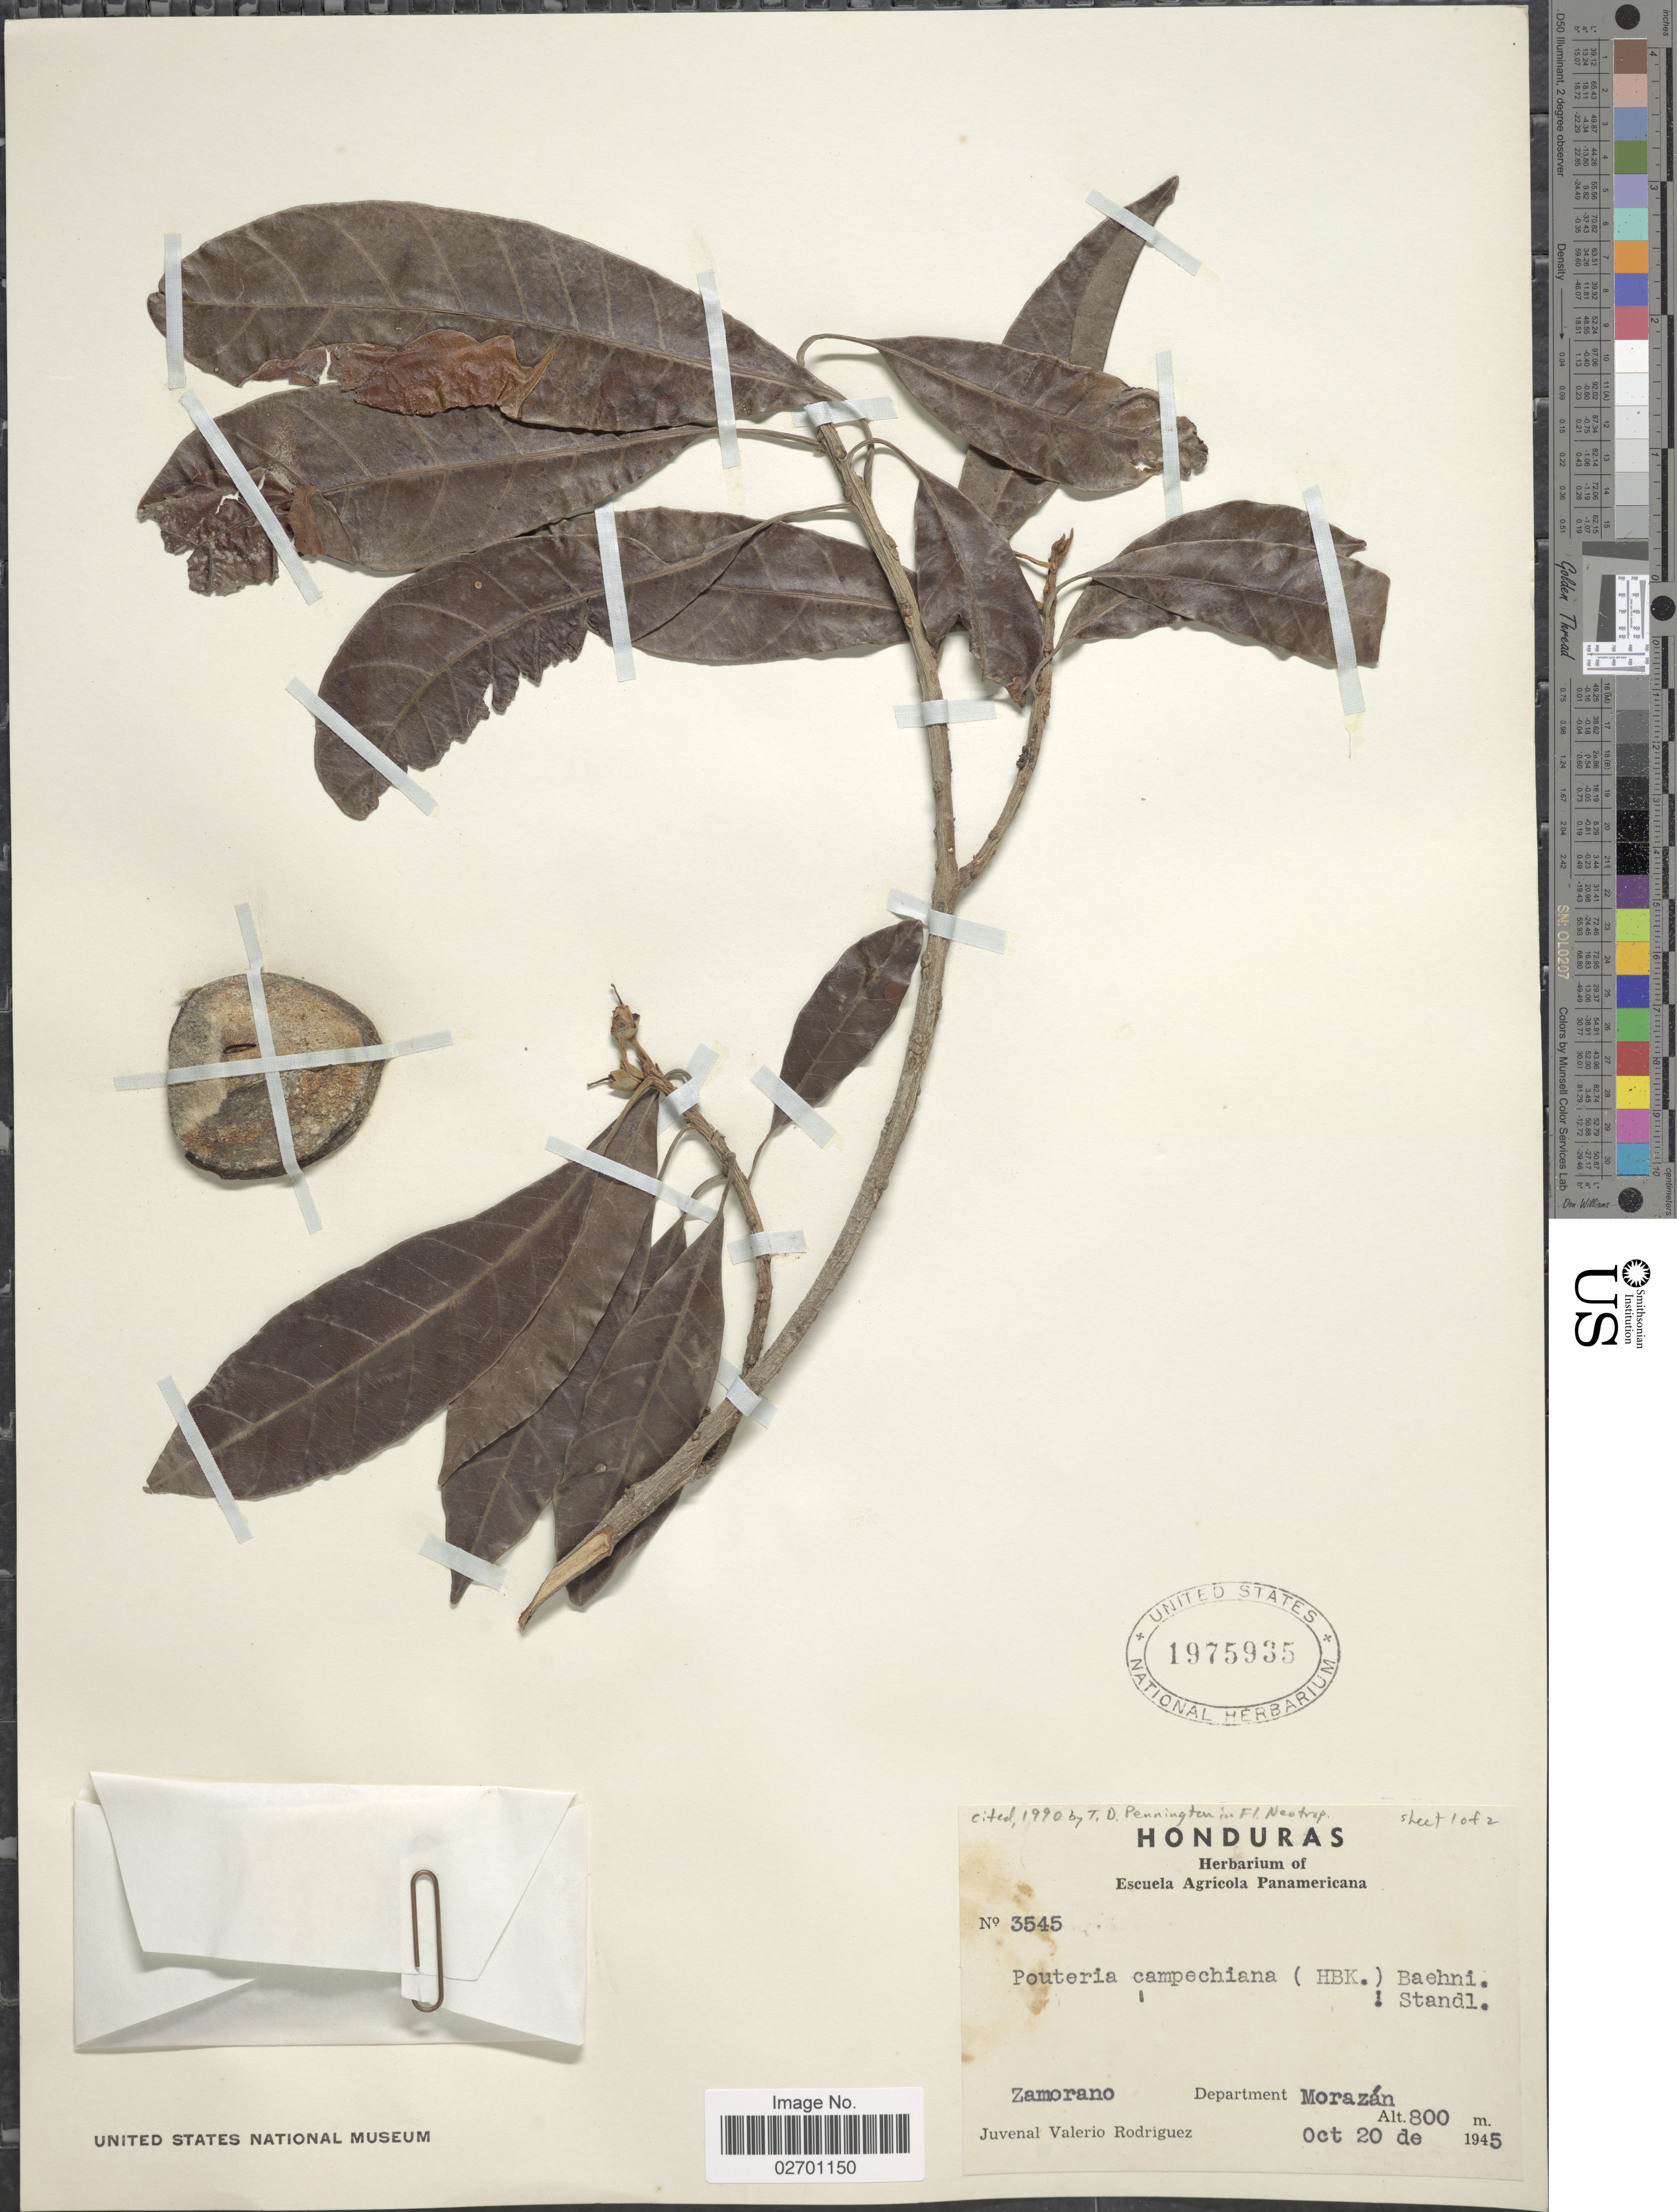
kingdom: Plantae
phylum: Tracheophyta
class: Magnoliopsida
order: Ericales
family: Sapotaceae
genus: Pouteria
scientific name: Pouteria campechiana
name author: (Kunth) Baehni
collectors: J. Rodriguez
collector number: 3545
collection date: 1945-10-20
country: Honduras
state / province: Fco. Morazán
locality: Zamorano. Department Morazan.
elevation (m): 800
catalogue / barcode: US 1975935